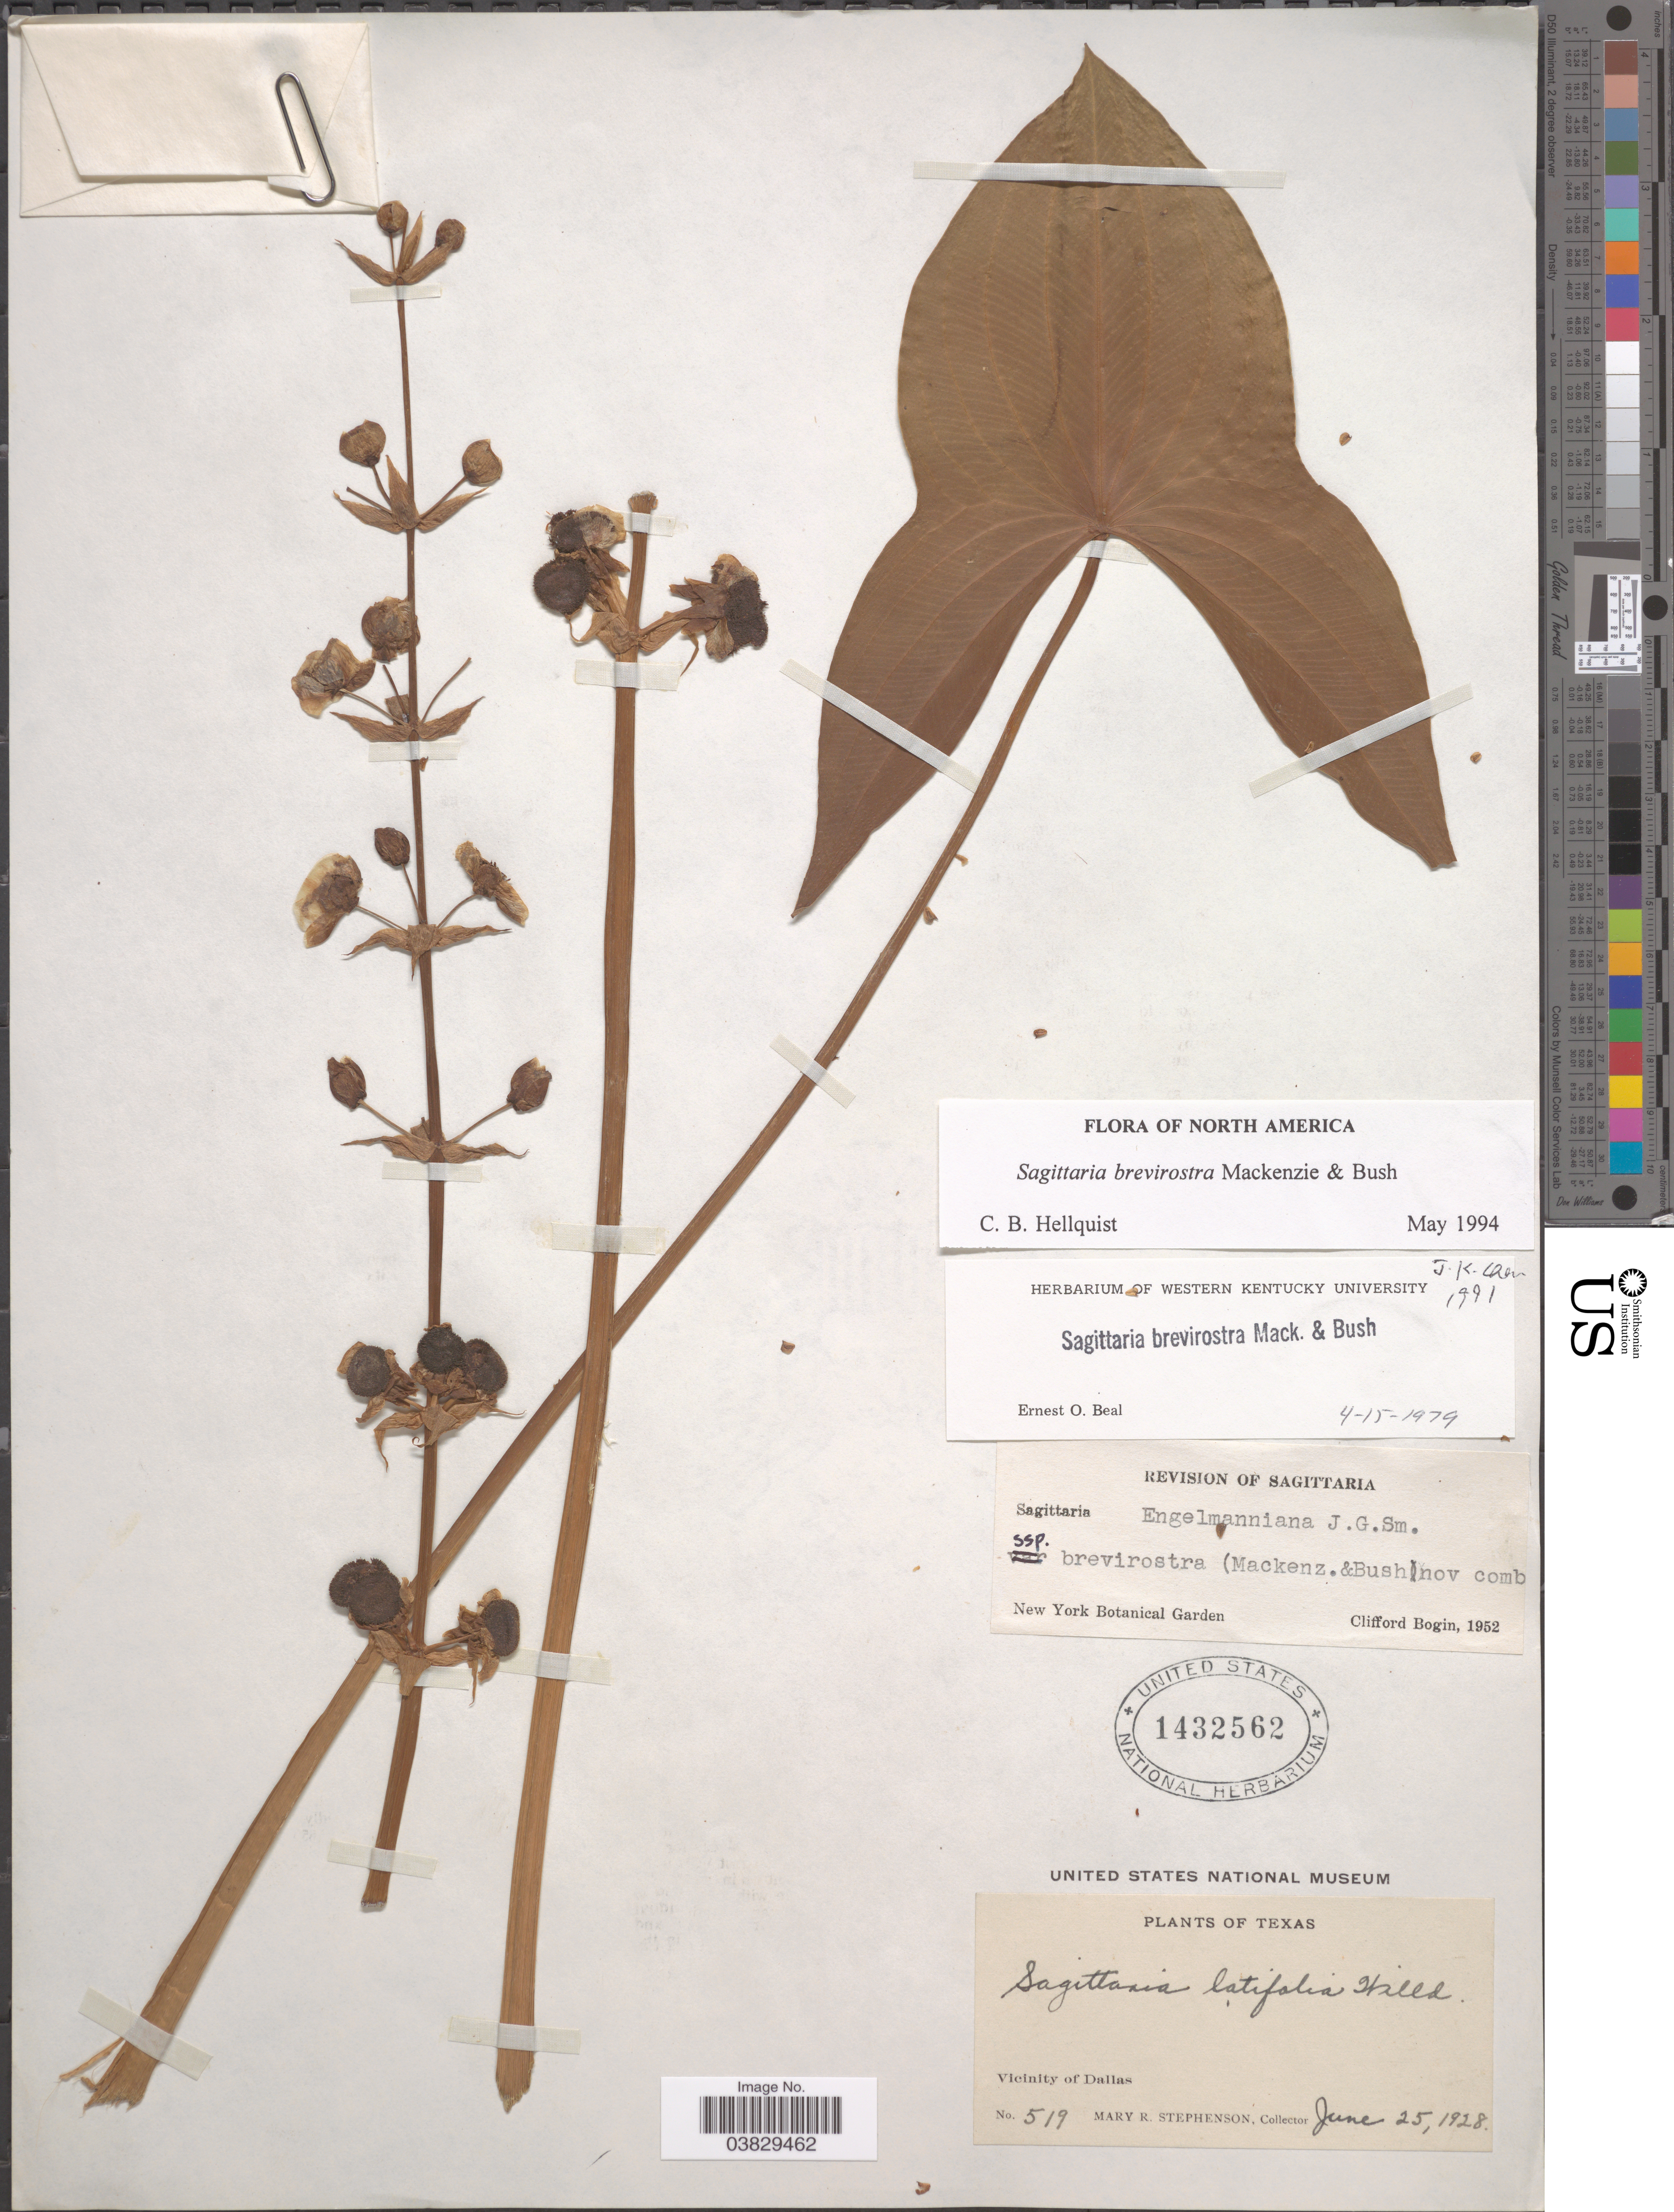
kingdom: Plantae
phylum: Tracheophyta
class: Liliopsida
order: Alismatales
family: Alismataceae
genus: Sagittaria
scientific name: Sagittaria brevirostra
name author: Mack. & Bush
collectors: M. Stephenson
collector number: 519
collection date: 1928-06-25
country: United States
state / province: Texas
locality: Vicinity of Dallas.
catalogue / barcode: US 1432562